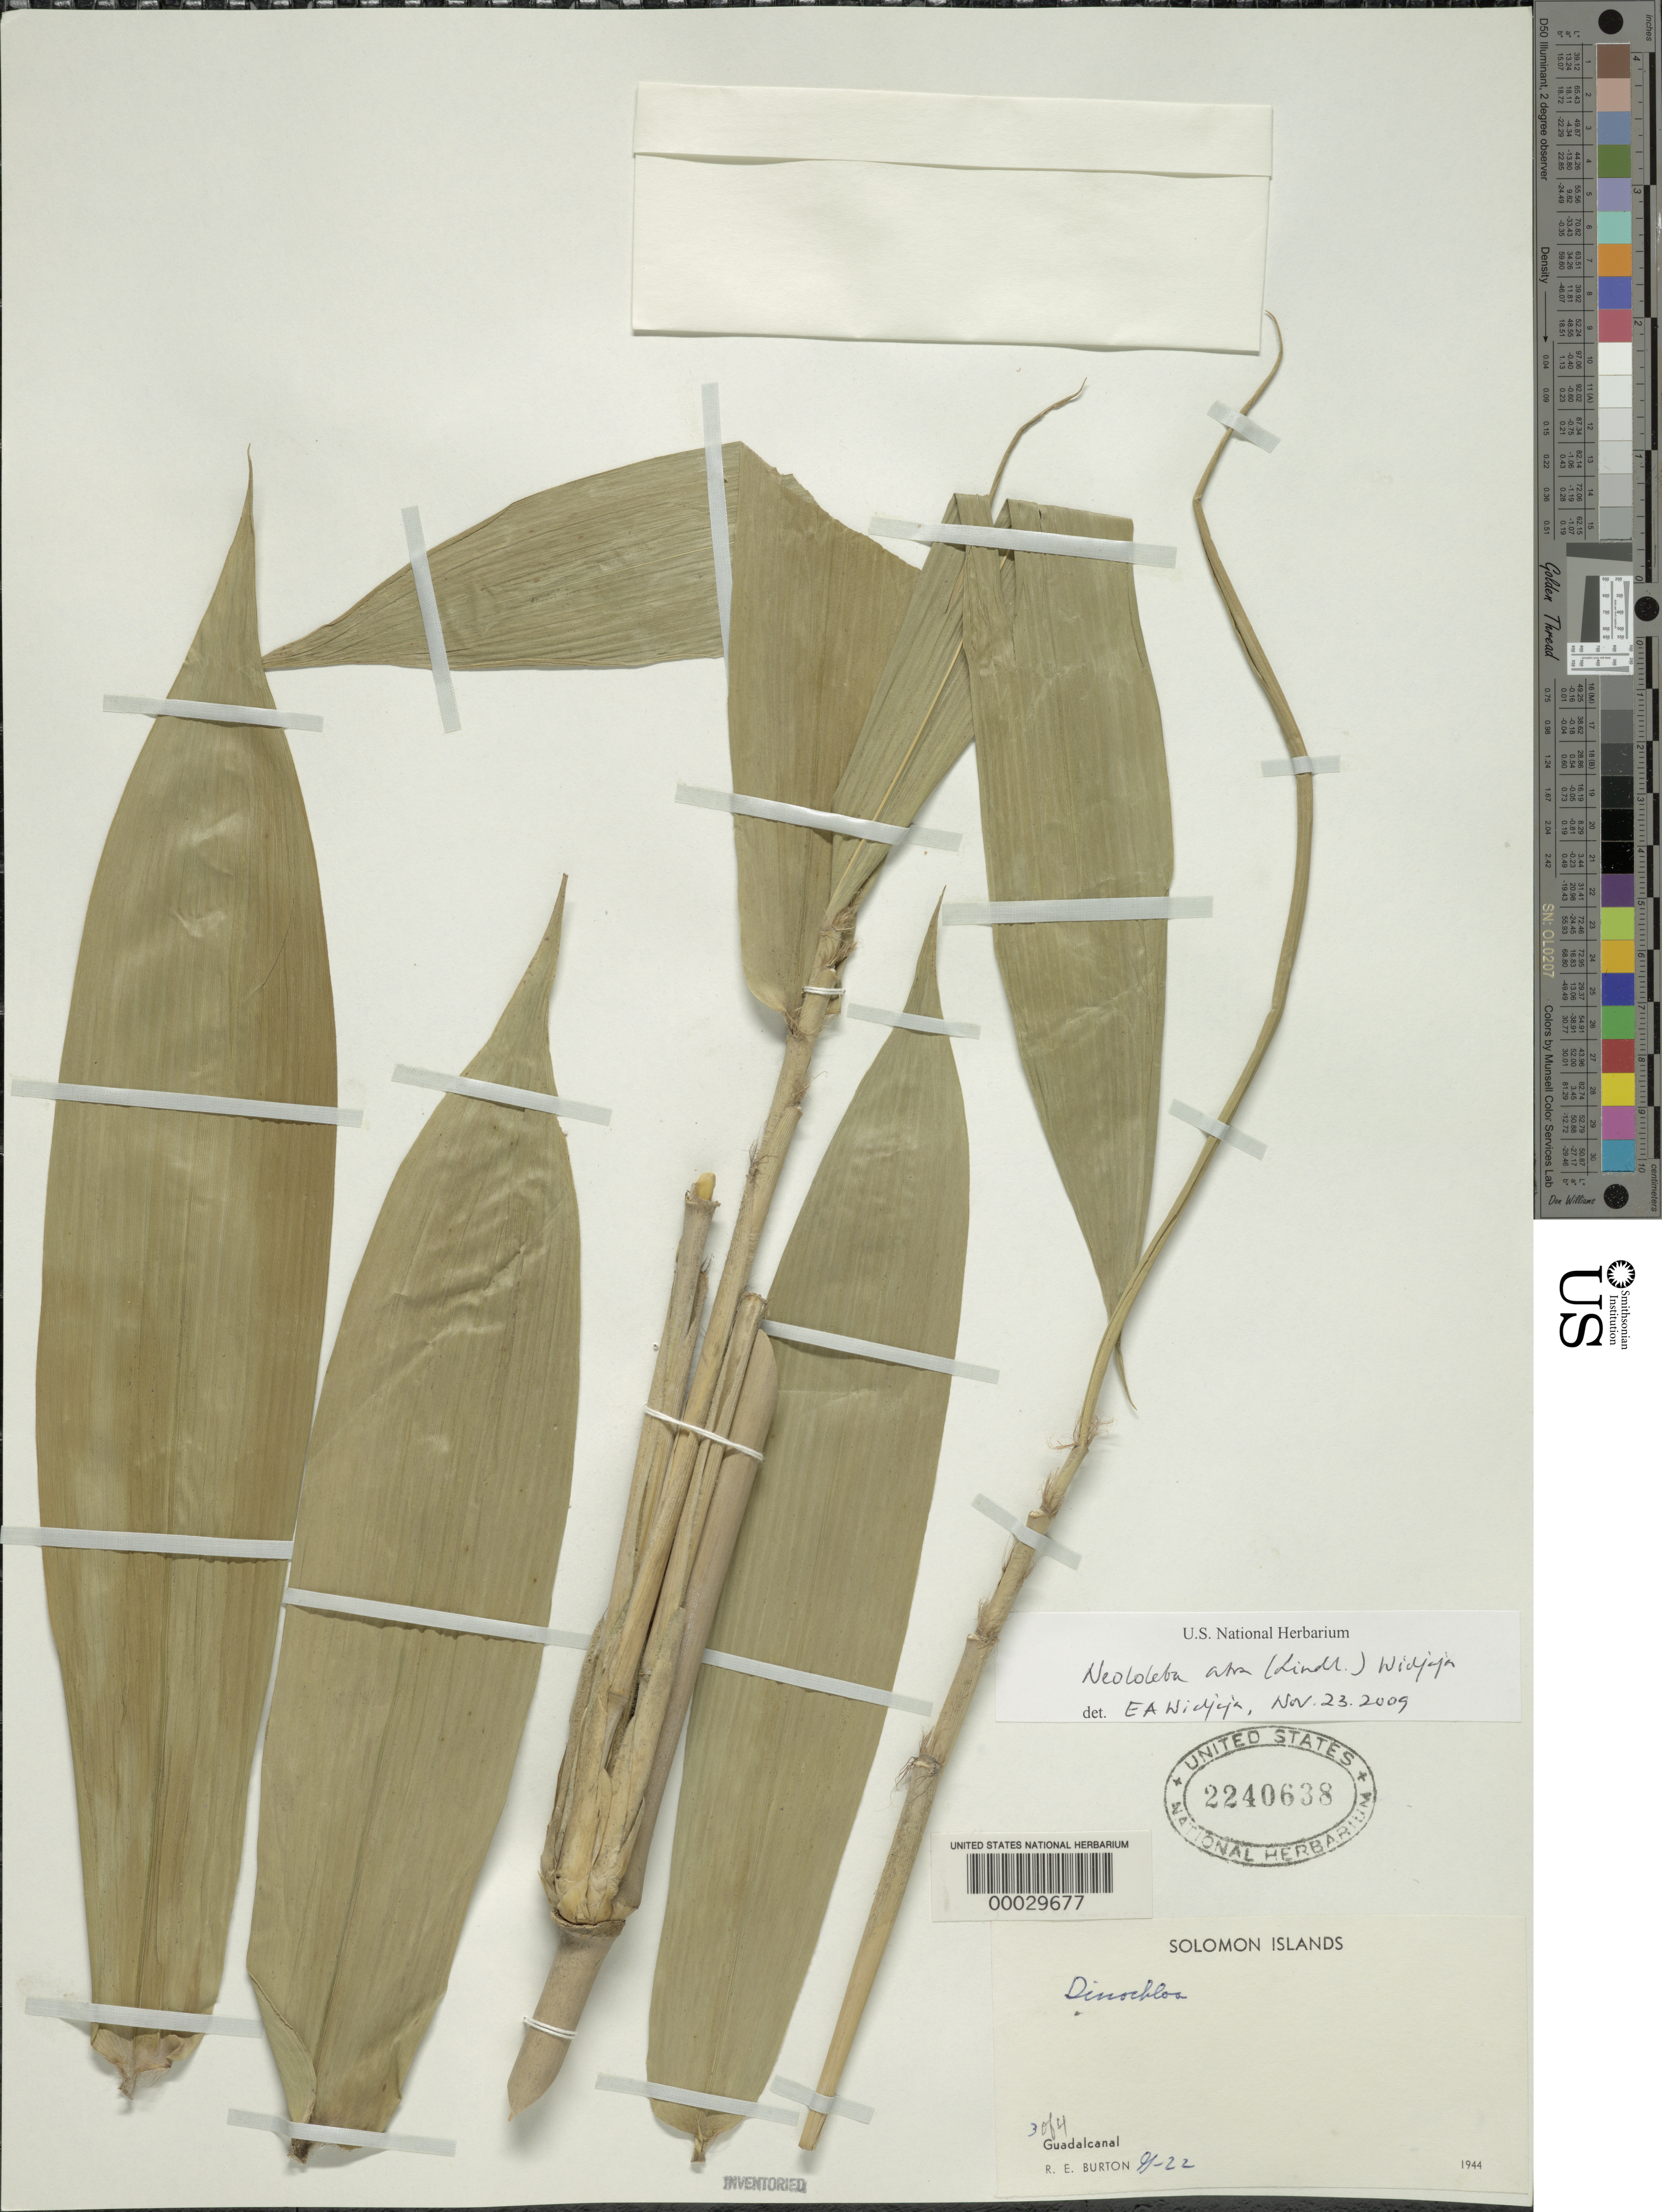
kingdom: Plantae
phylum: Tracheophyta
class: Liliopsida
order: Poales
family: Poaceae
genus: Neololeba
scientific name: Neololeba atra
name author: (Lindl.) Widjaja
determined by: Widjaja, E. A.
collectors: R. Burton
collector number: G-22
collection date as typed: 1944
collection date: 1944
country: Solomon Islands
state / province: Guadalcanal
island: Guadalcanal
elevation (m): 1100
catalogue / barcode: US 2240638